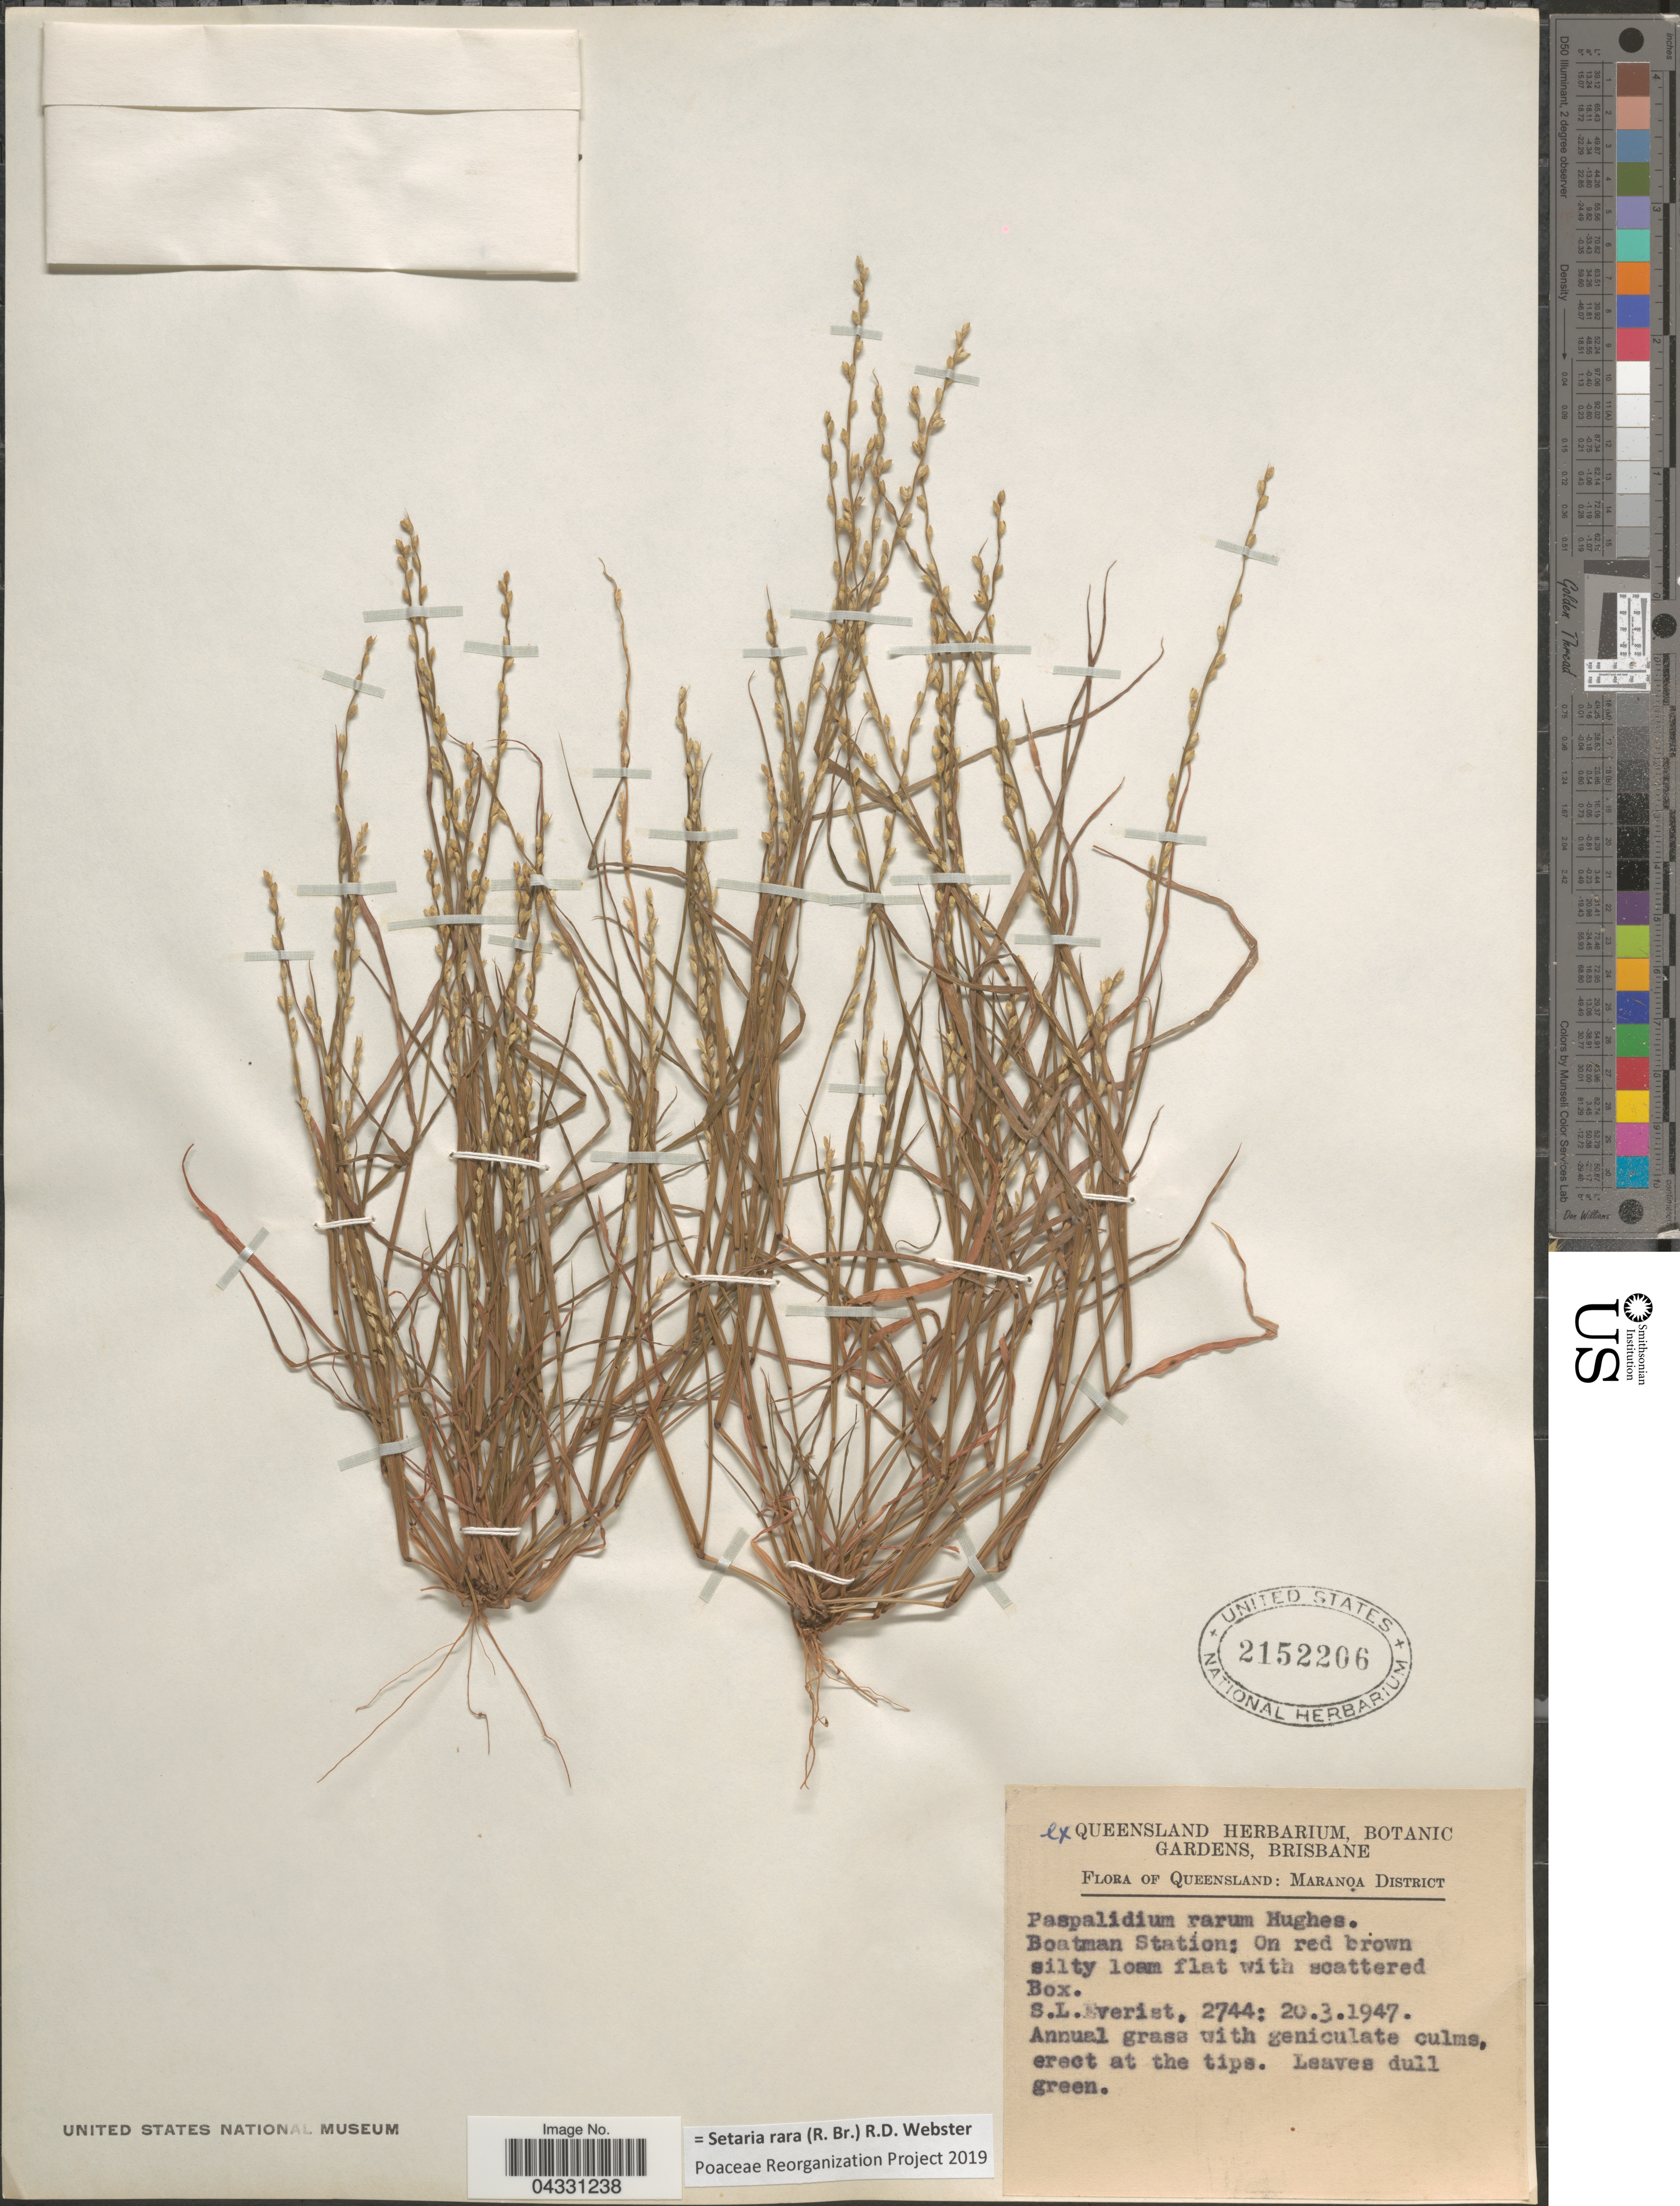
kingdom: Plantae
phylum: Tracheophyta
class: Liliopsida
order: Poales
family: Poaceae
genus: Setaria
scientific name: Setaria rara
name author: (R. Br.) R.D. Webster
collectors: S. Everist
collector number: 2744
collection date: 1947-03-20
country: Australia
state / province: Queensland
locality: Maranoa District. Boatman Station.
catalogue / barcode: US 2152206